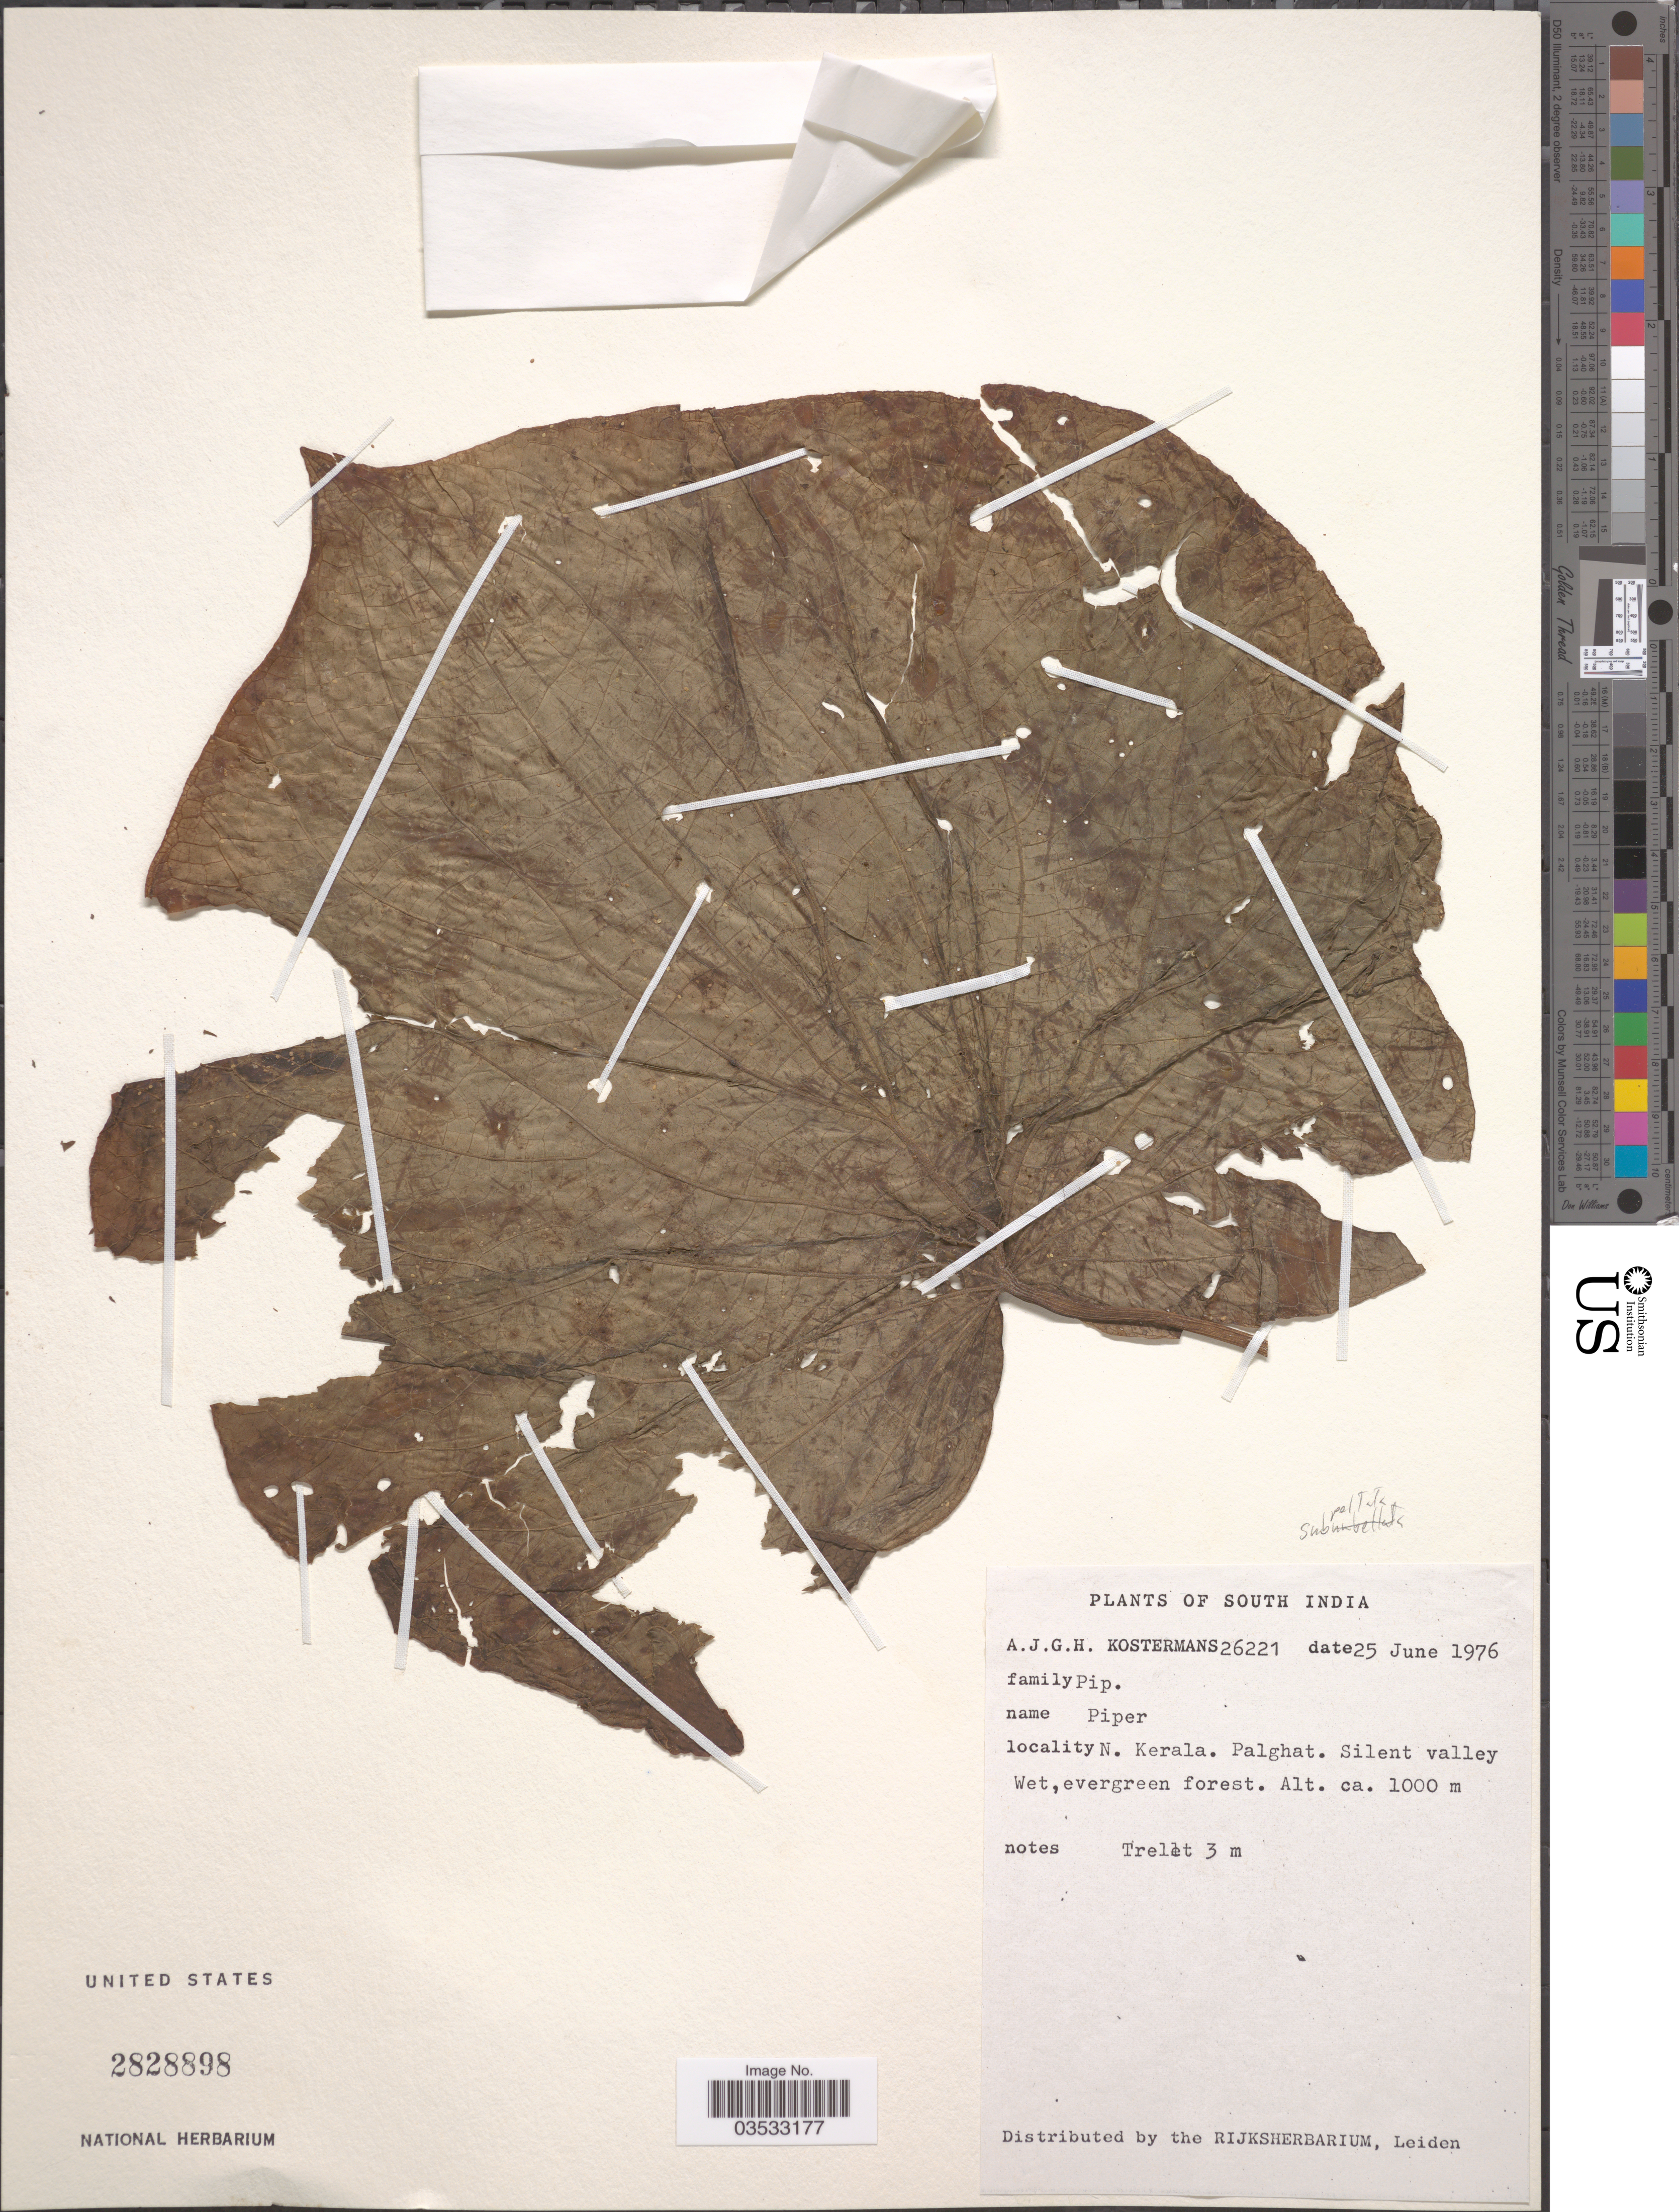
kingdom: Plantae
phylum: Tracheophyta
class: Magnoliopsida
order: Piperales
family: Piperaceae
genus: Piper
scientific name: Piper subpeltatum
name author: Willd.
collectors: A. J. G. Kostermans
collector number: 26221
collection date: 1976-06-25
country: India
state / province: Kerala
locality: South India. N. Kerala. Palghat. Silent valley.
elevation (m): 1000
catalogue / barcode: US 2828898